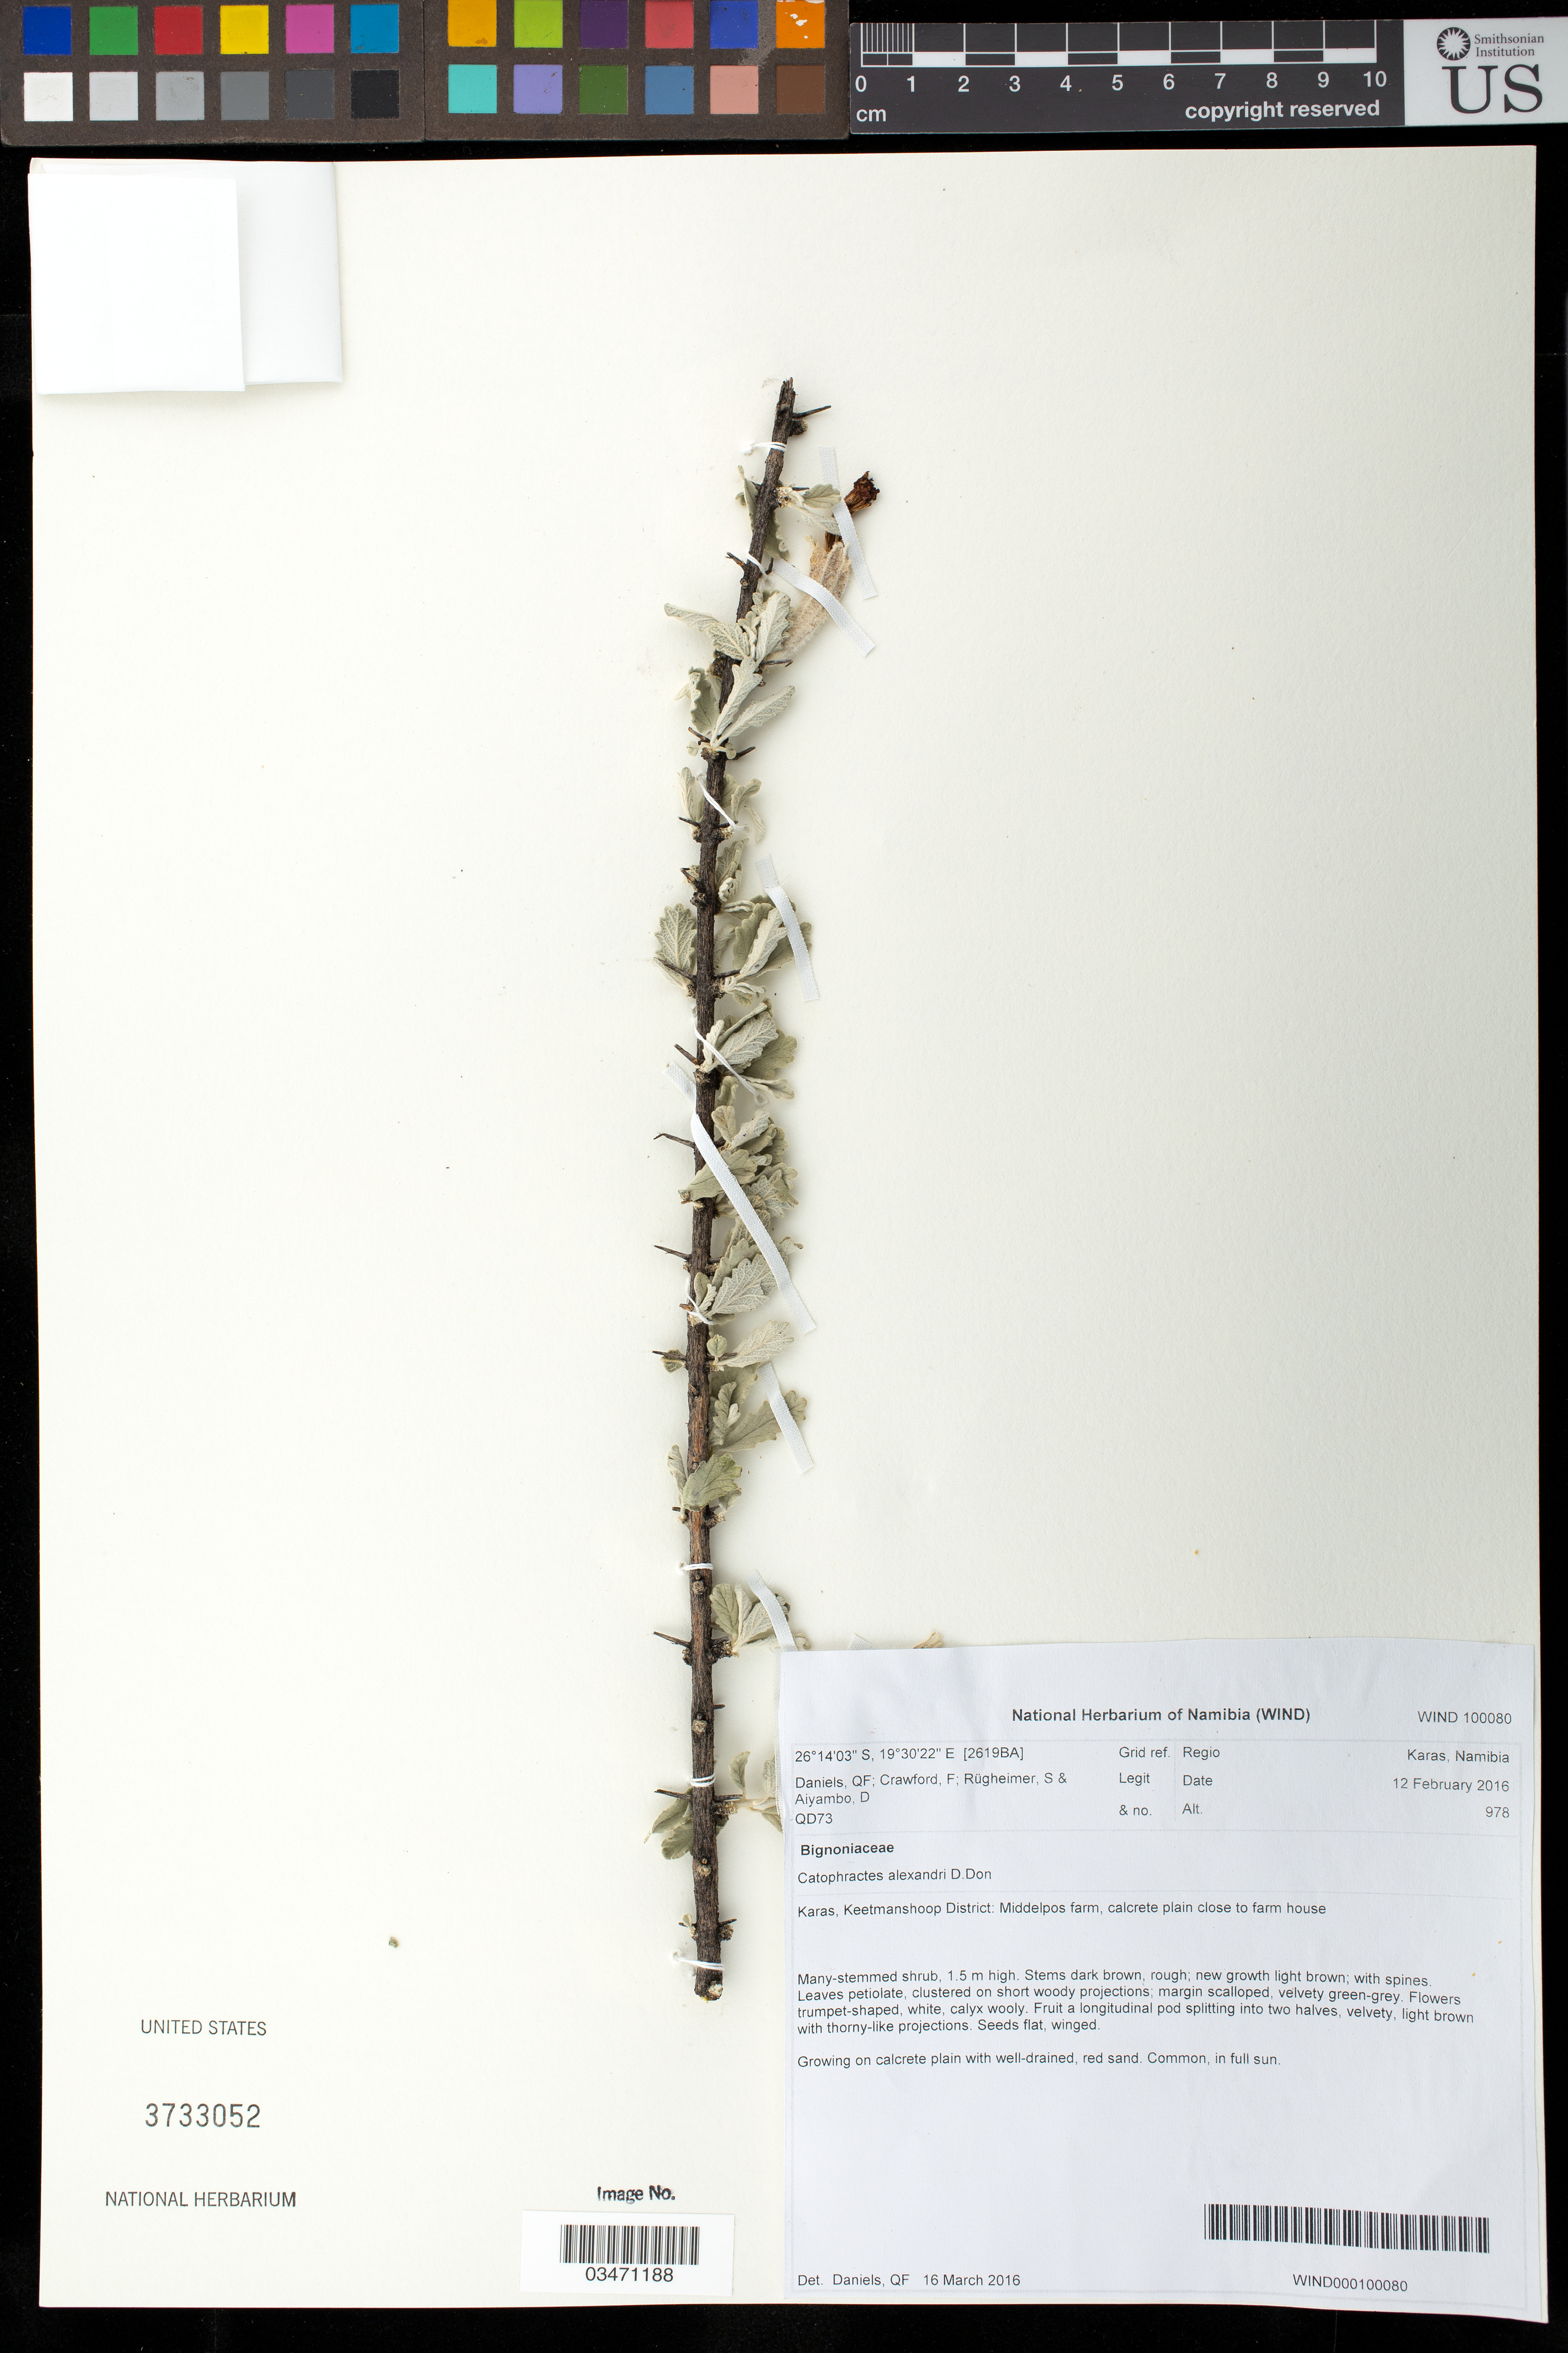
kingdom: Plantae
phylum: Tracheophyta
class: Magnoliopsida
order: Lamiales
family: Bignoniaceae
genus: Catophractes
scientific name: Catophractes alexandri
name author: D. Don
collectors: F. Crawford, S. Rugheimer & D. Aiyambo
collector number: QD73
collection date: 2016-02-12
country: Namibia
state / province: Karas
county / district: Keetmanshoop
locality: Middelpos farm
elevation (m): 978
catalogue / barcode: US 3733052